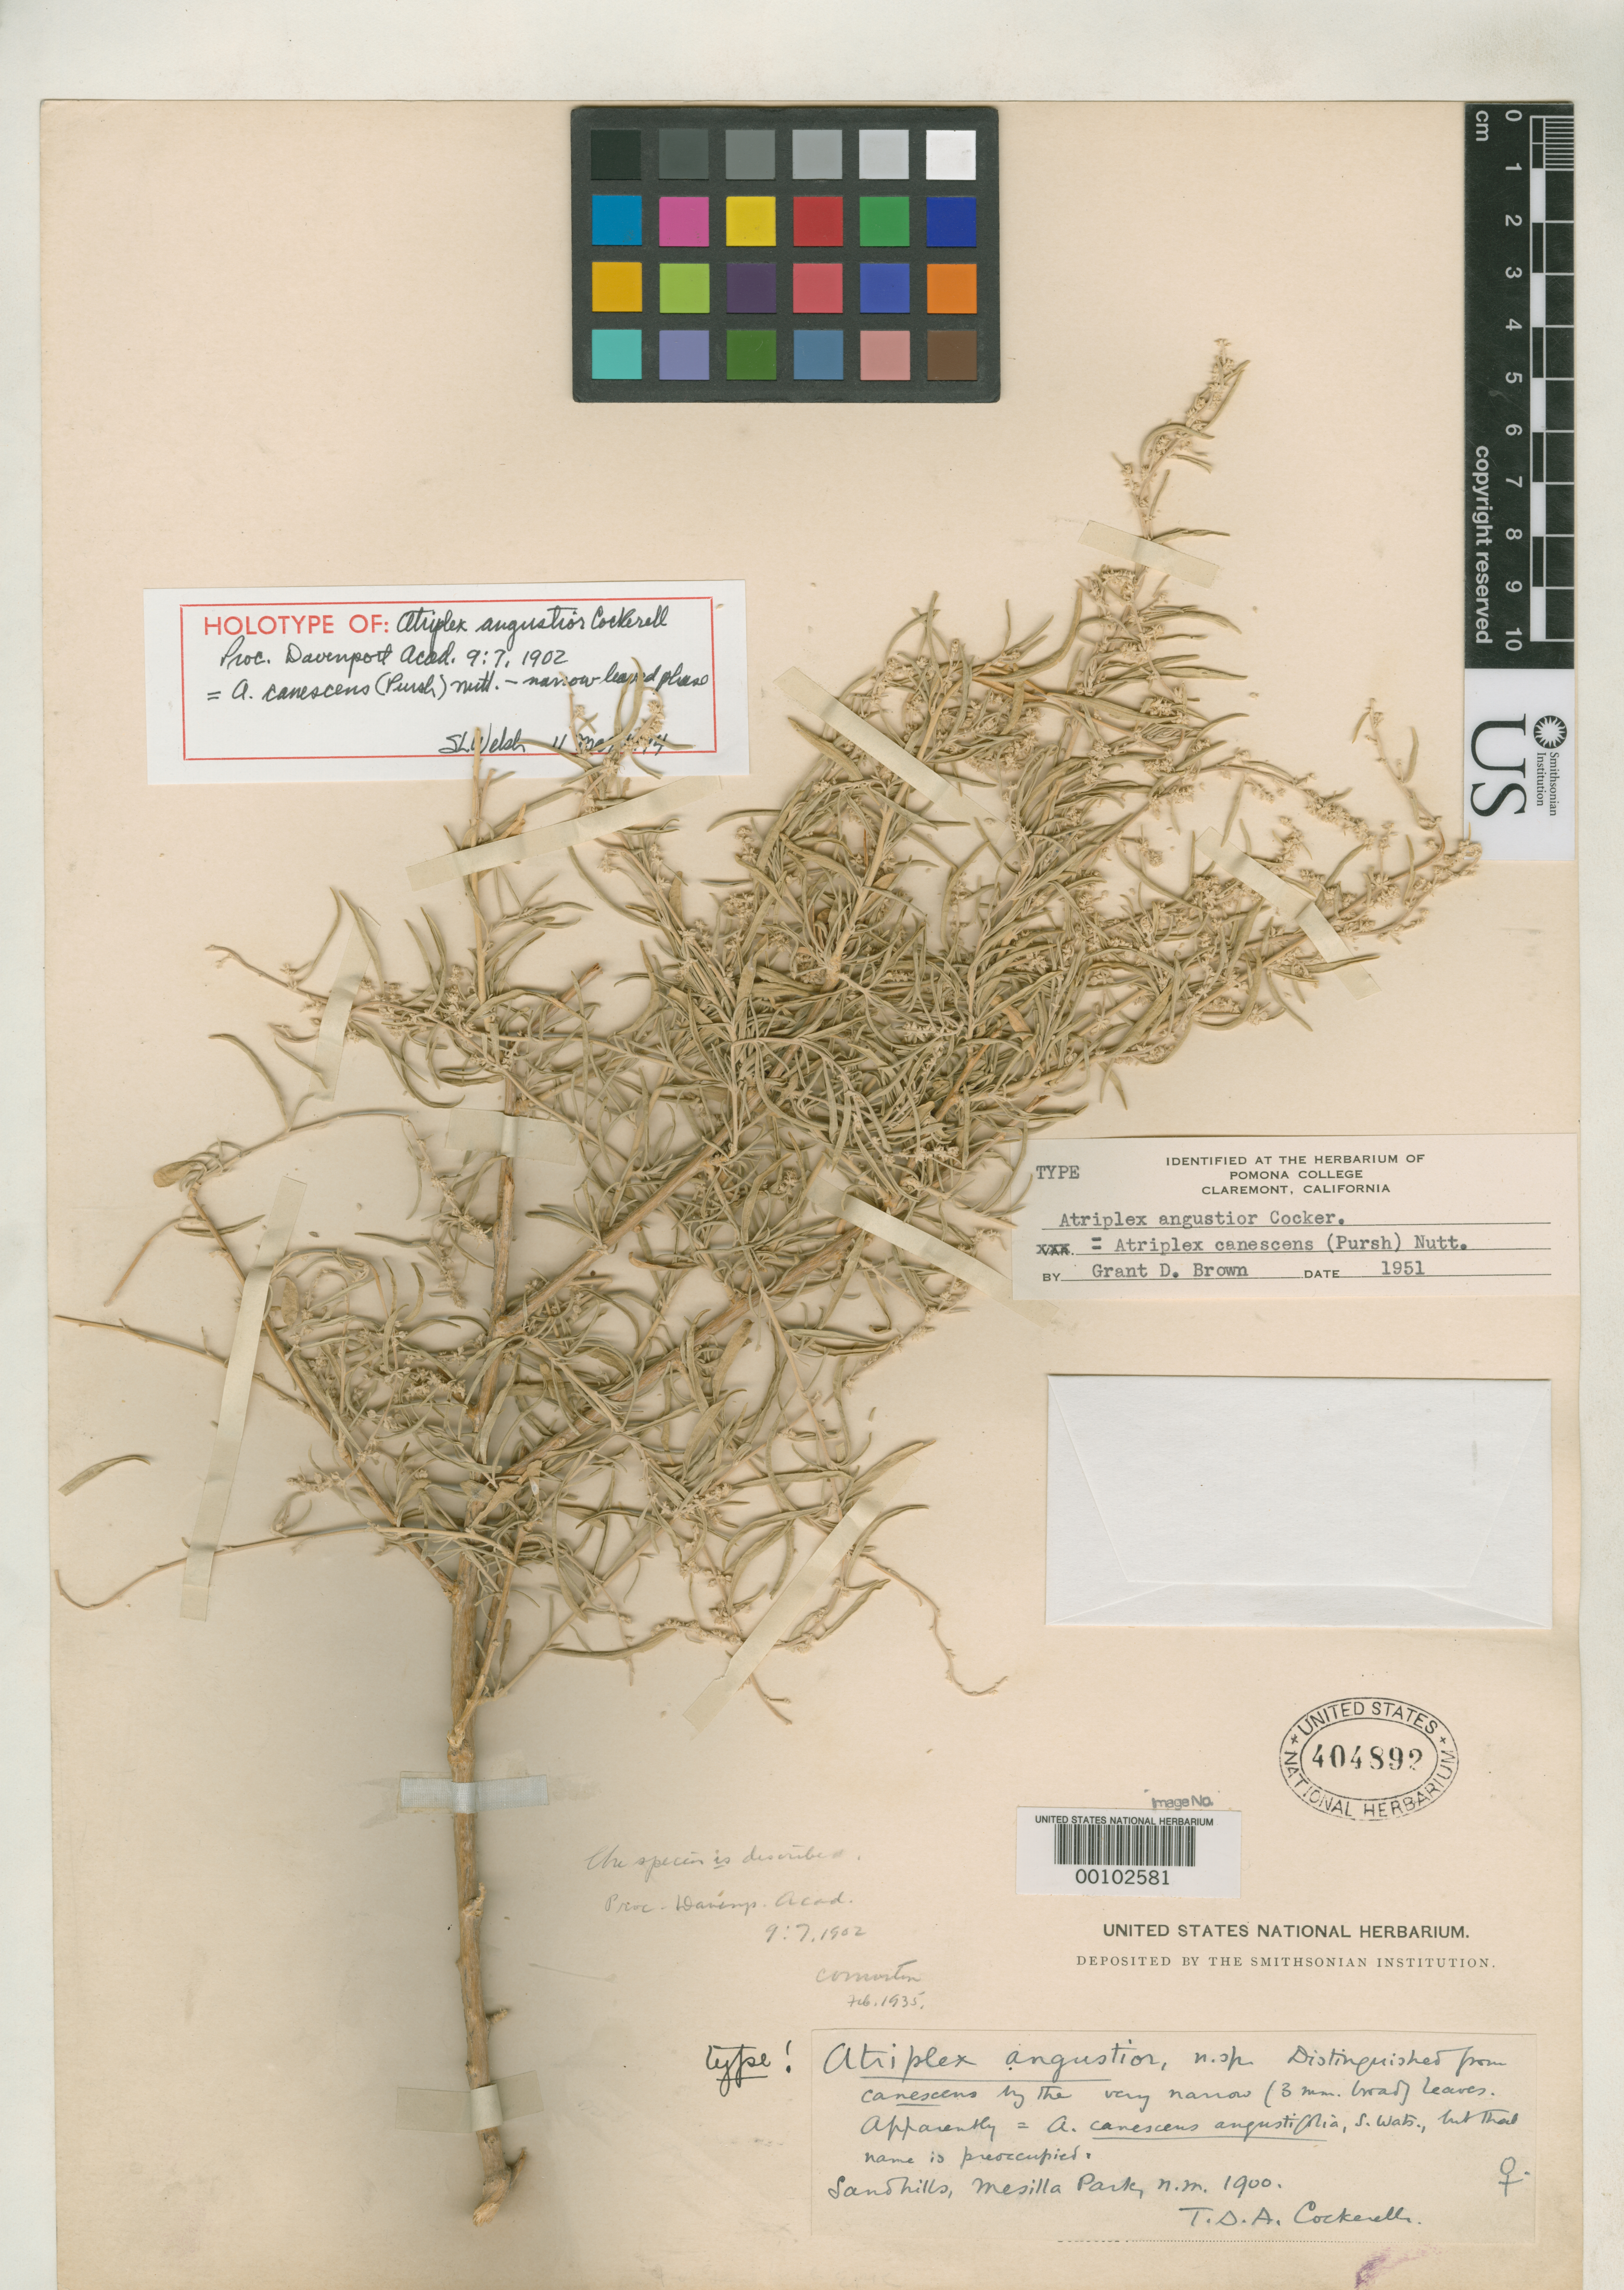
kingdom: Plantae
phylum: Tracheophyta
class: Magnoliopsida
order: Caryophyllales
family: Amaranthaceae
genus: Atriplex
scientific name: Atriplex angustior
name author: Cockerell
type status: Holotype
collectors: T. Cockerell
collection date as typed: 1900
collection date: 1900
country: United States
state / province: New Mexico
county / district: Dona Ana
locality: Mesilla Park, Sand Hills.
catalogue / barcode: US 404892